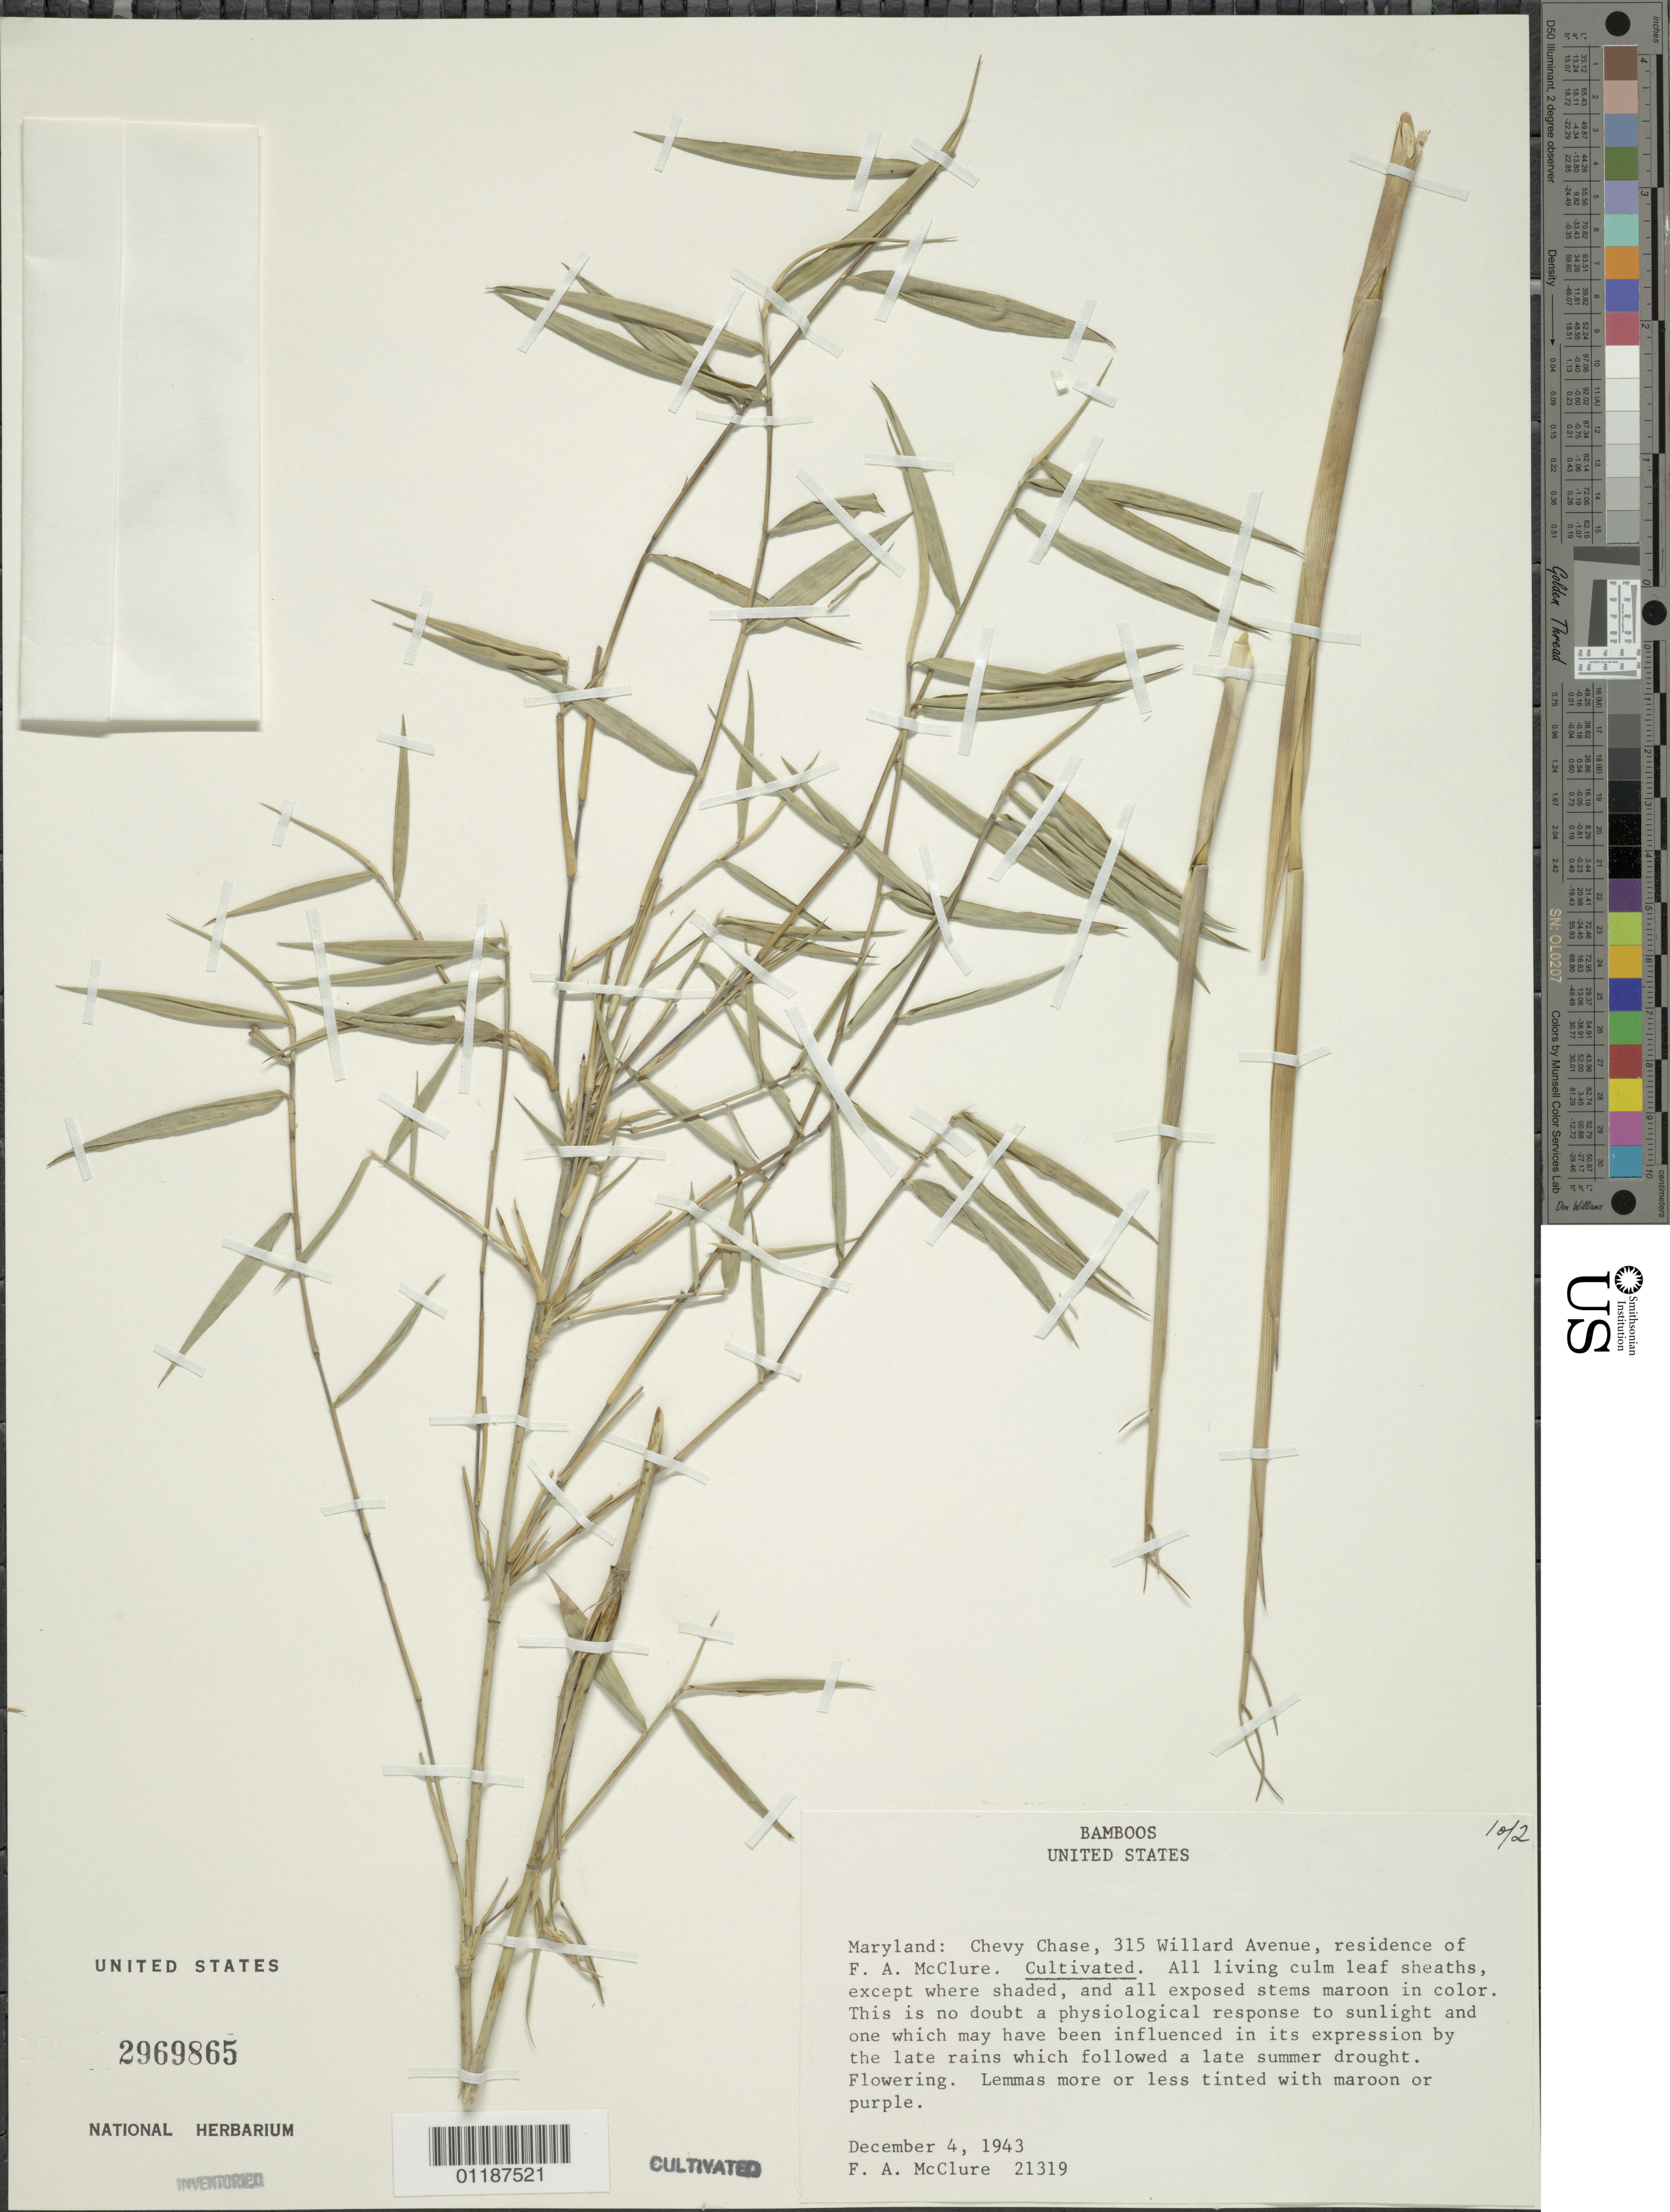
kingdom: Plantae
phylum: Tracheophyta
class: Liliopsida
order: Poales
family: Poaceae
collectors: F. A. McClure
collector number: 21319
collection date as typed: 04 Dec 1943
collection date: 1943-12-04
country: United States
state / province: Maryland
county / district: Montgomery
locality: Chevy Chase, 315 Willard Avenue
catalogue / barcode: US 2969865